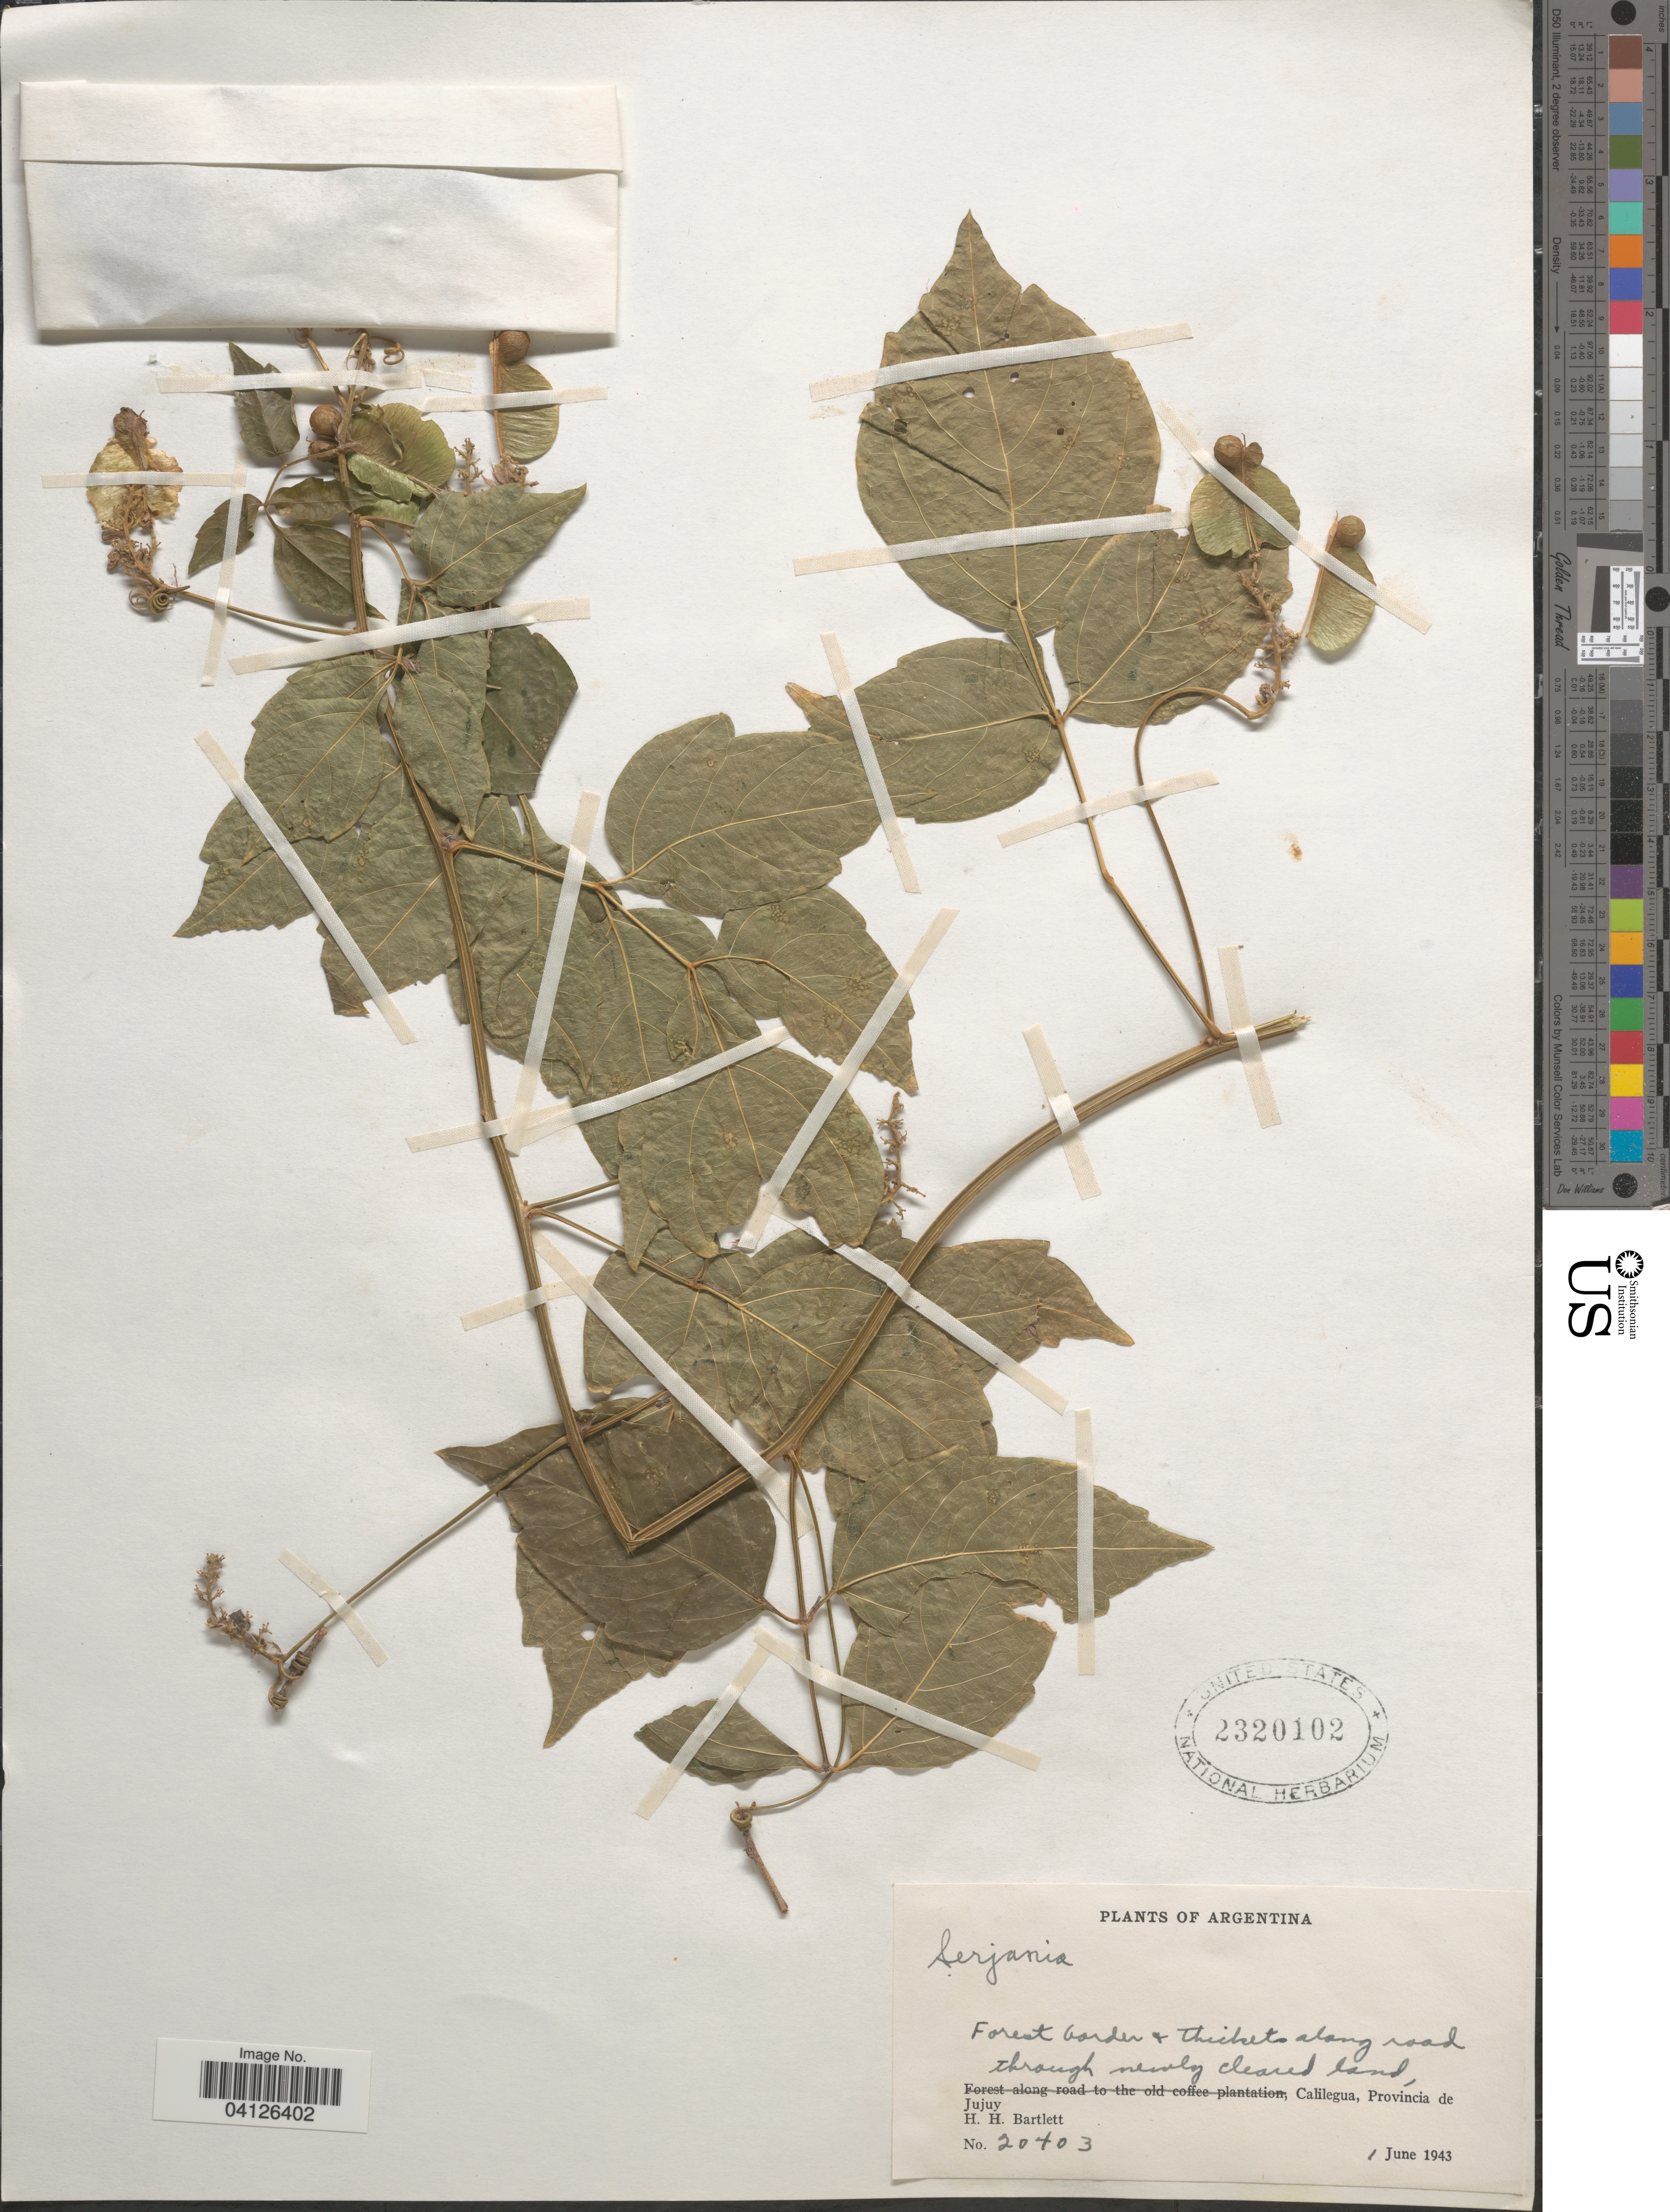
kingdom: Plantae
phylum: Tracheophyta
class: Magnoliopsida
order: Sapindales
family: Sapindaceae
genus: Serjania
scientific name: Serjania tripleuria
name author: Ferrucci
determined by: Acevedo-Rodriguez, P., (US), Smithsonian Institution - National Museum of Natural History (UNITED STATES)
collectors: H. H. Bartlett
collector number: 20403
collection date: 1943-06-01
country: Argentina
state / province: Jujuy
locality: Forest border & thickets along road through newly cleared land, Calilegua.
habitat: Forest border and thickets along road through newly cleared land.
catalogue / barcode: US 2320102